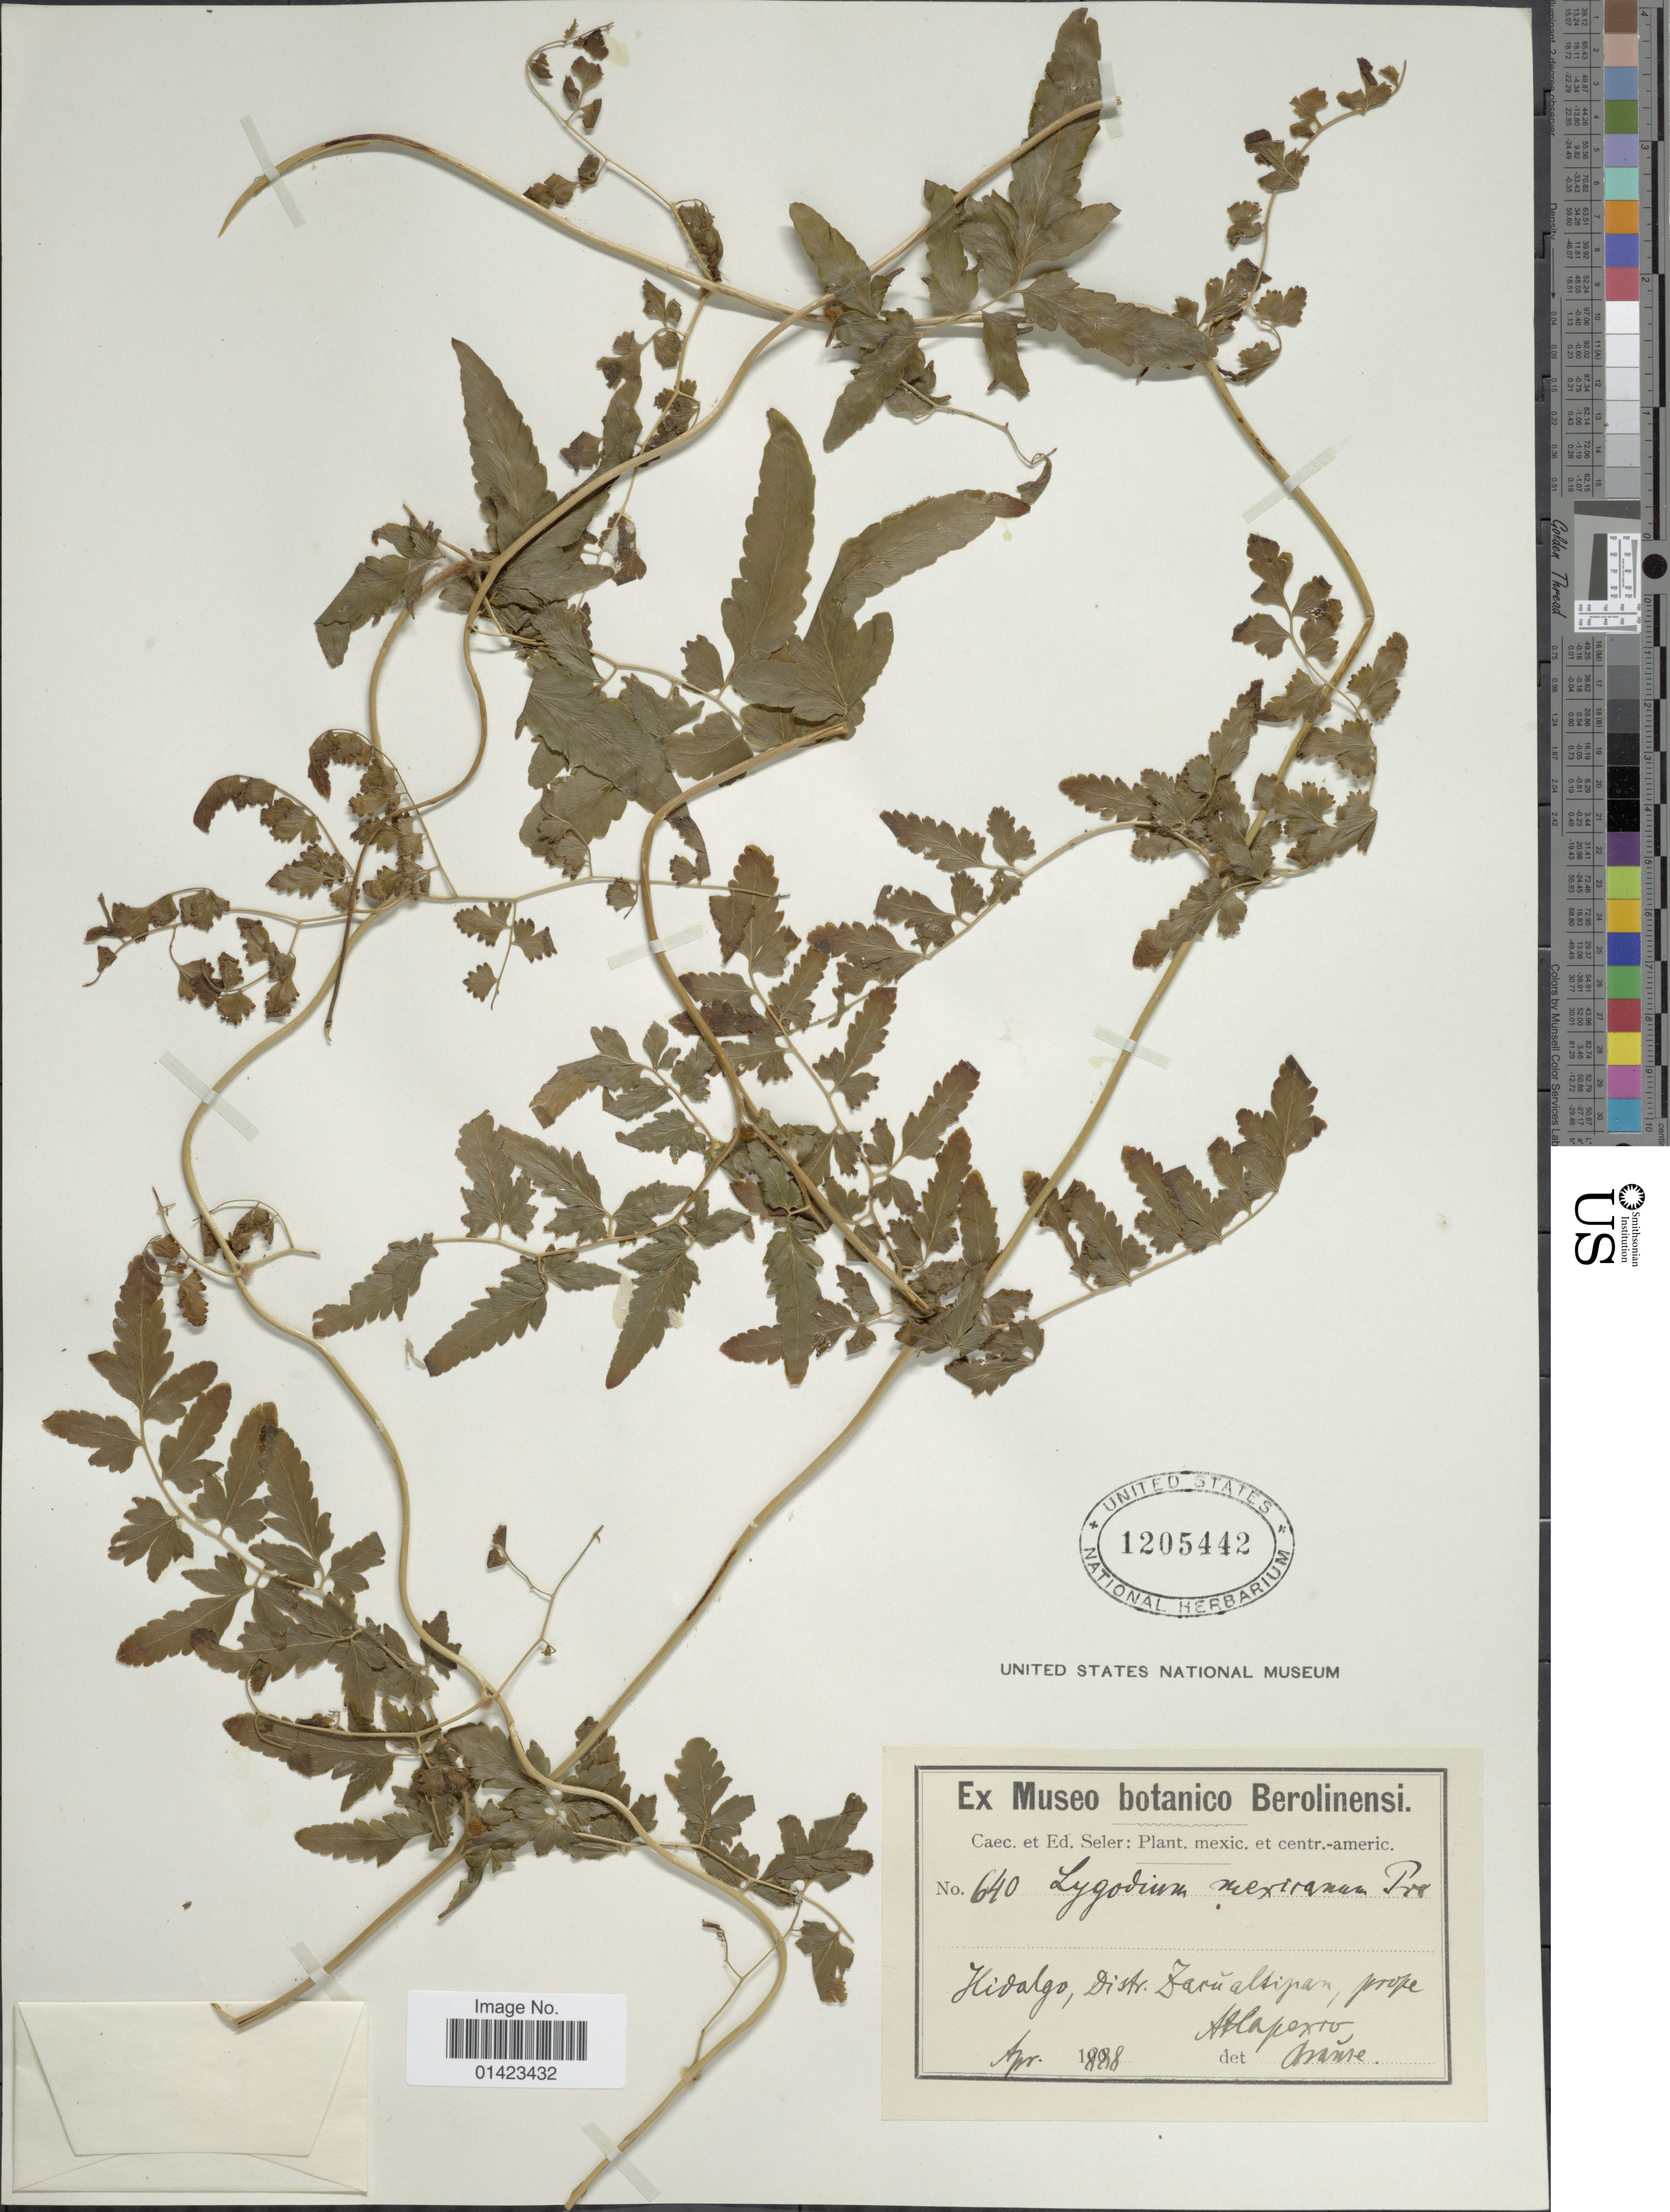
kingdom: Plantae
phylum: Tracheophyta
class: Polypodiopsida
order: Schizaeales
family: Lygodiaceae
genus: Lygodium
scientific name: Lygodium venustum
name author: Sw.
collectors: E. Seler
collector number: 640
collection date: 1888-04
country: Mexico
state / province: Hidalgo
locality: Hidalgo, distr. Zacualtipan, prope Altapexco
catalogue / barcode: US 1205442